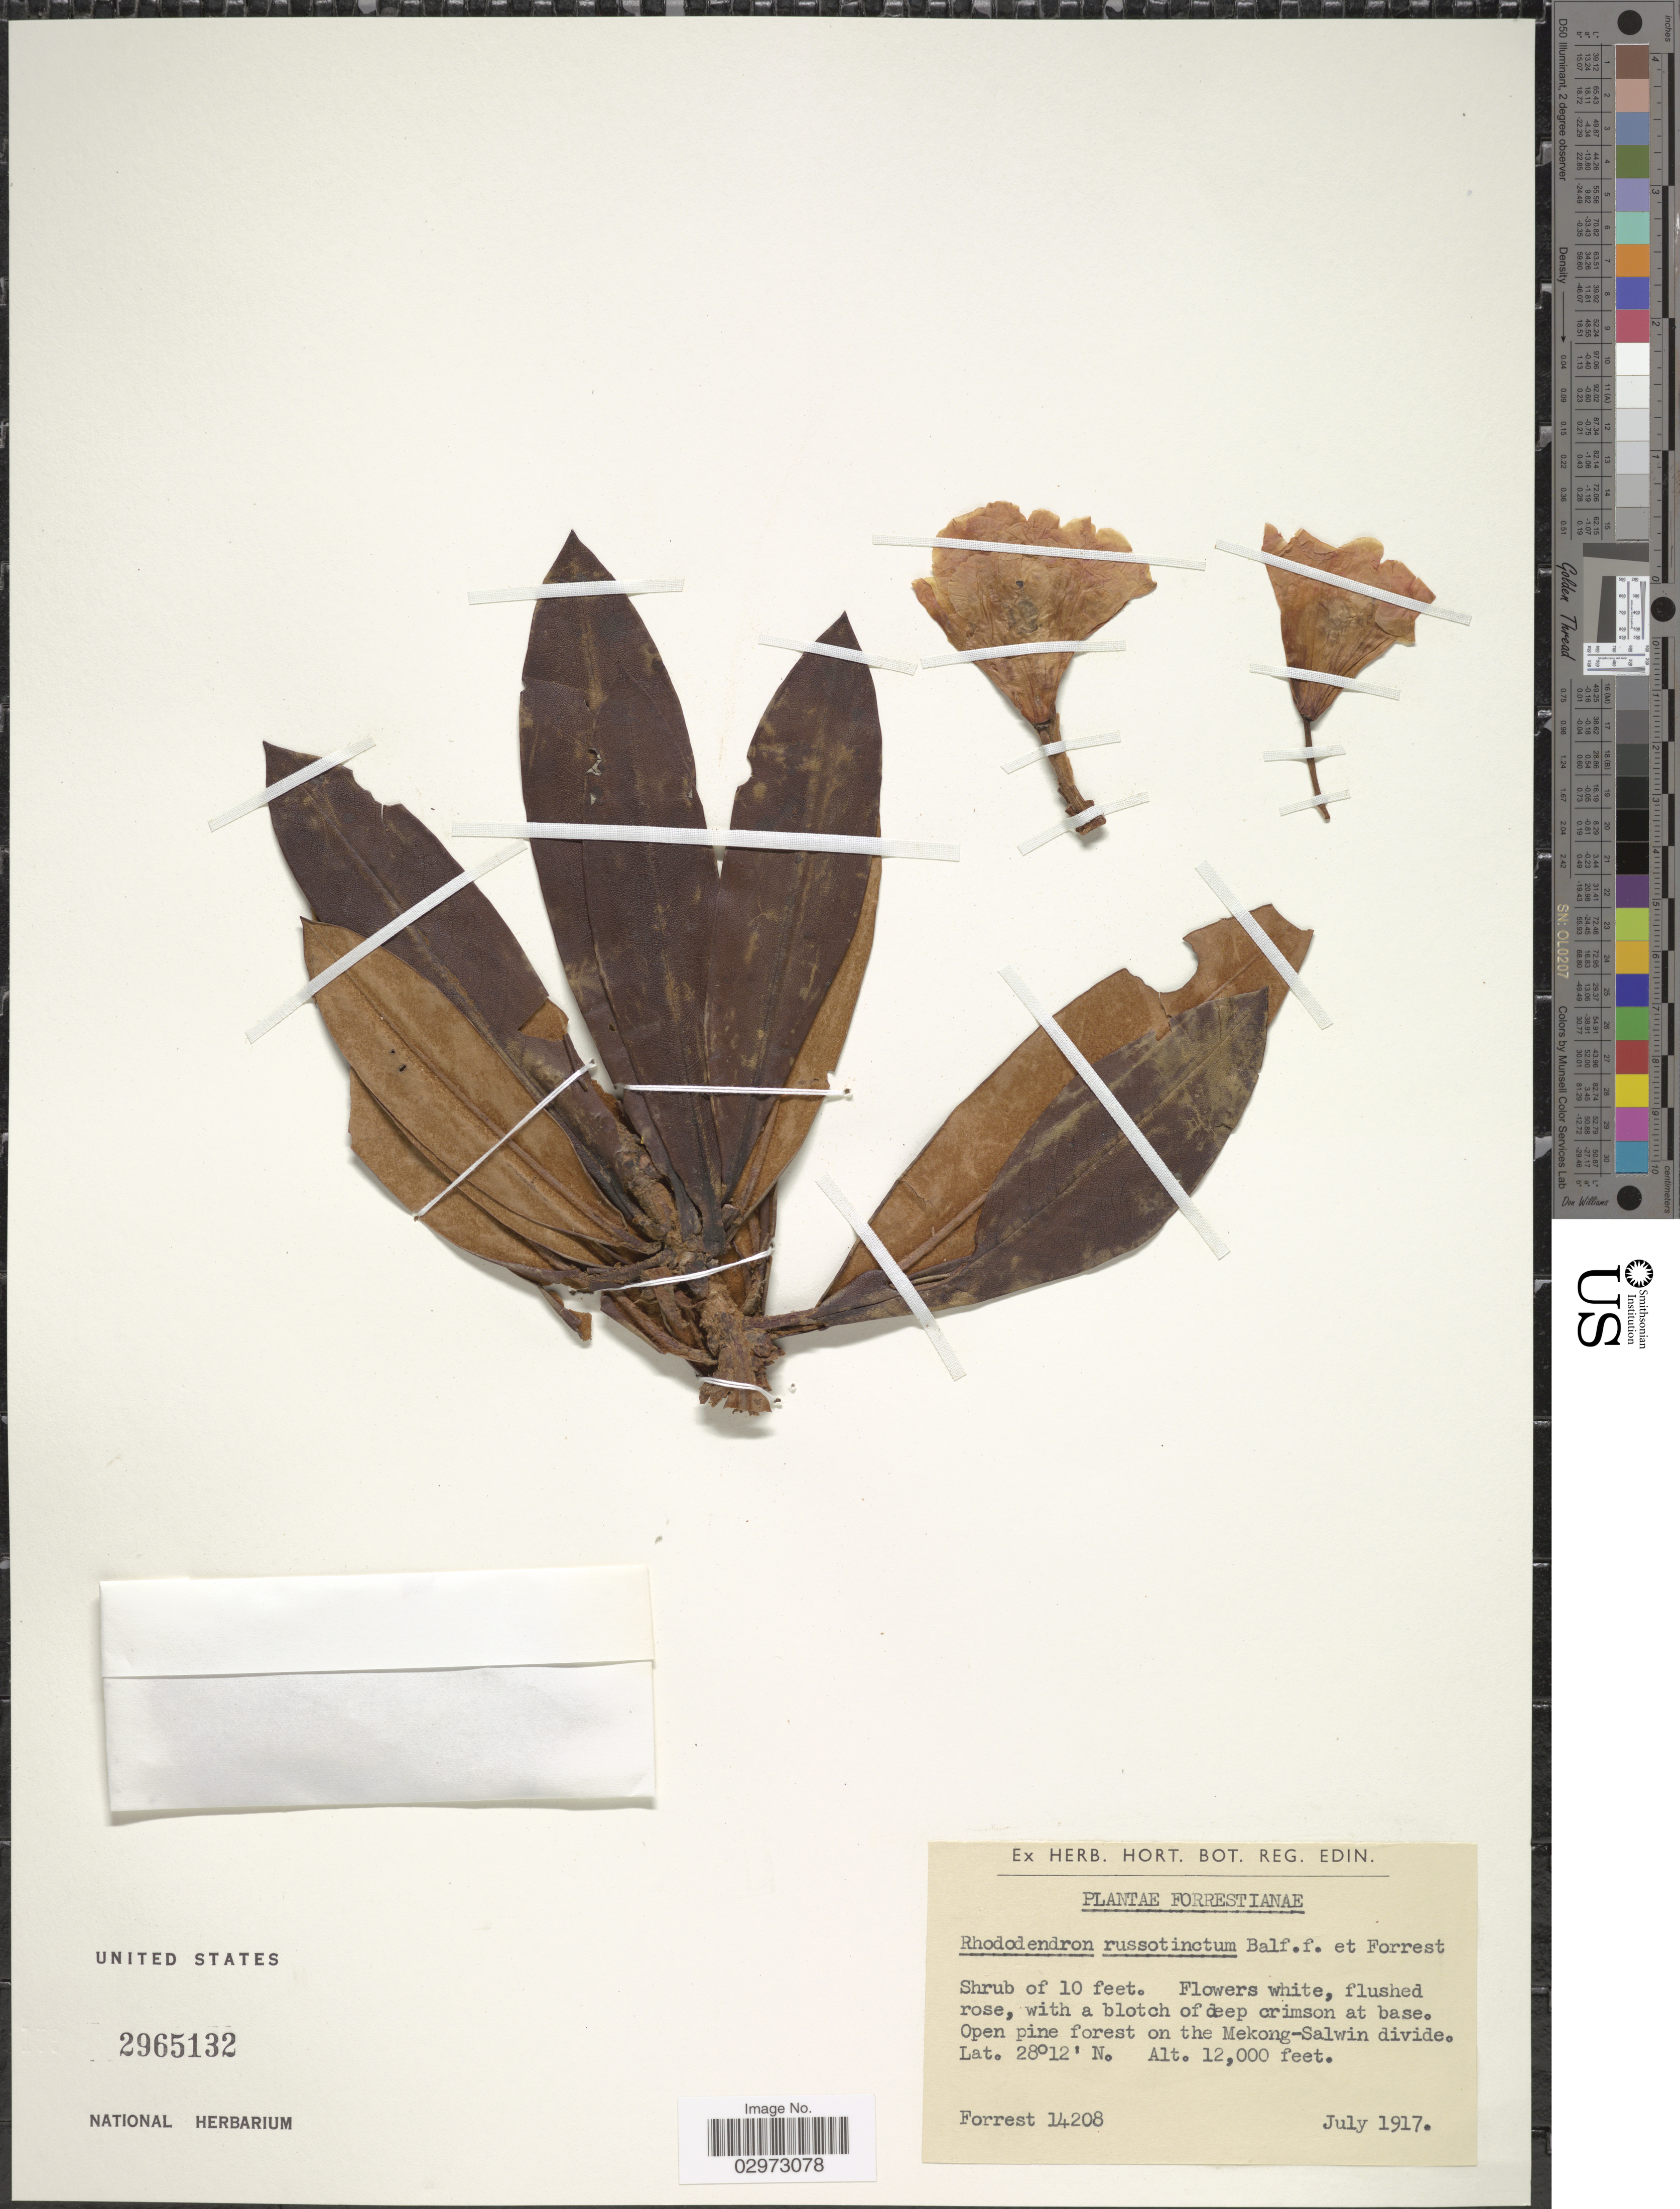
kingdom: Plantae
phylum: Tracheophyta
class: Magnoliopsida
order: Ericales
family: Ericaceae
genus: Rhododendron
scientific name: Rhododendron russotinctum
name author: Balf. f. & Forrest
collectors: -. Forrest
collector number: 14208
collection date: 1917-07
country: China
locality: Open pine forest on the Mekong-Salwin divide.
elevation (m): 3658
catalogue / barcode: US 2965132